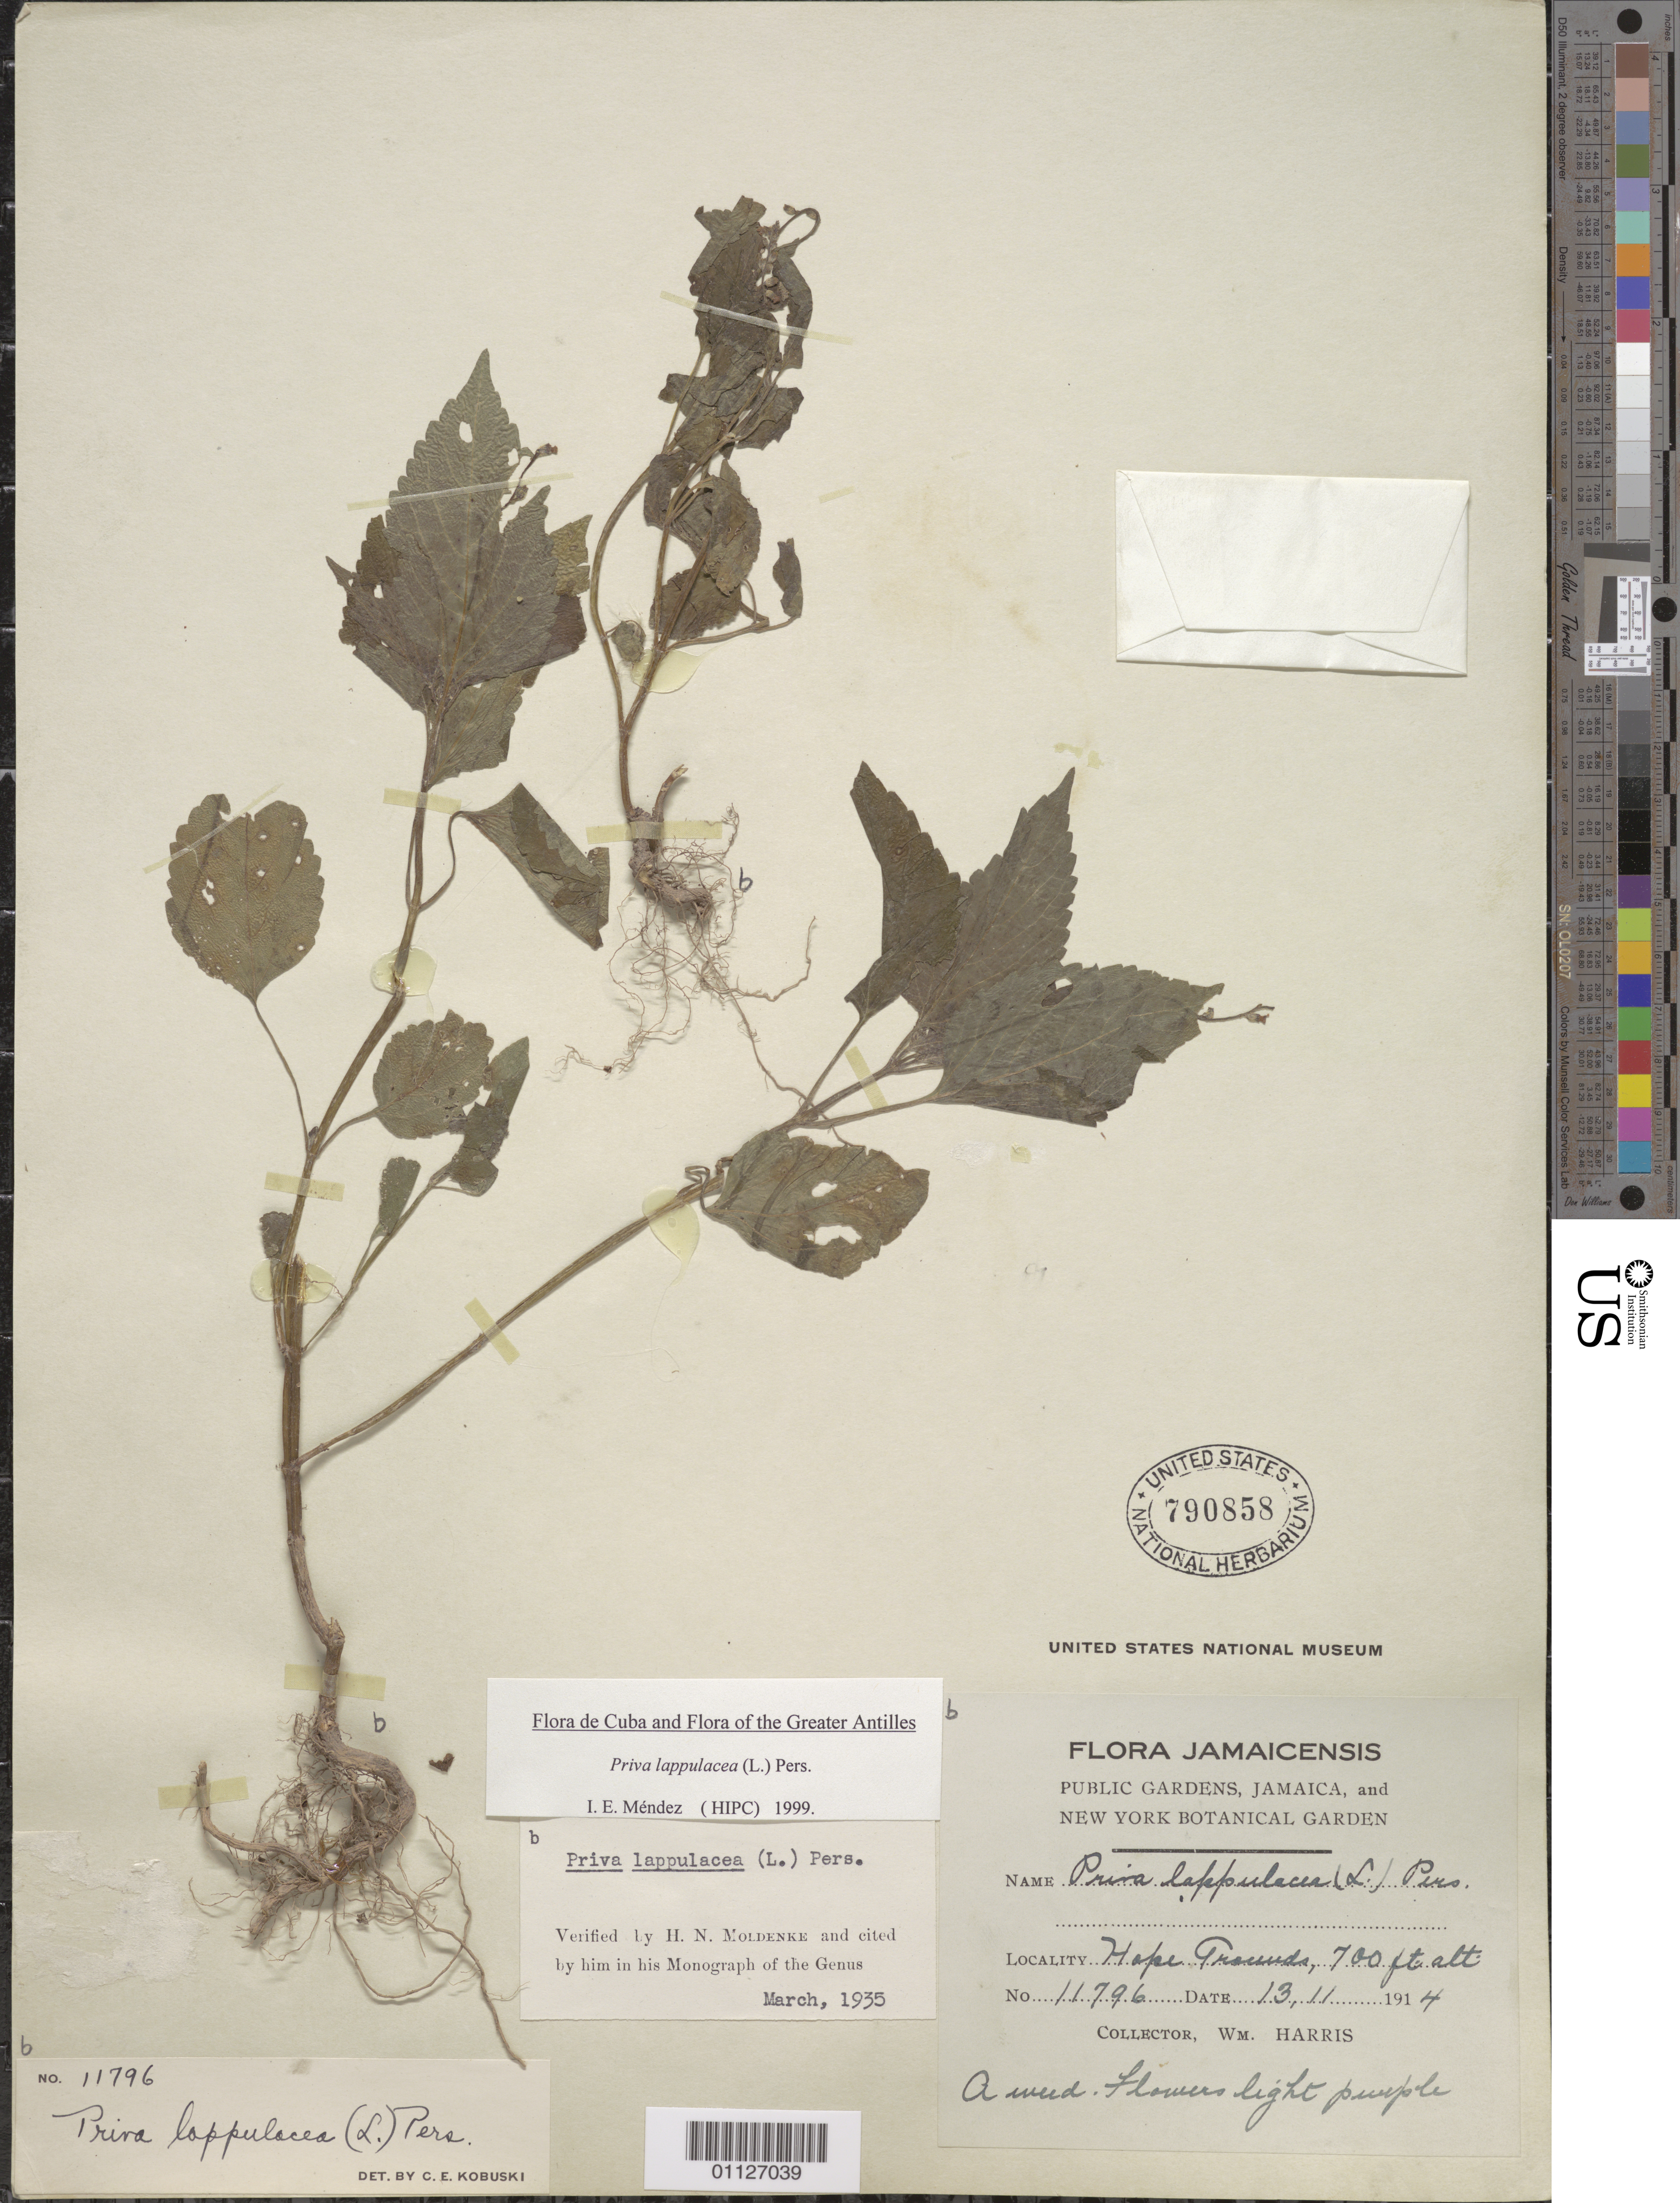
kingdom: Plantae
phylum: Tracheophyta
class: Magnoliopsida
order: Lamiales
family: Verbenaceae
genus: Priva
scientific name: Priva lappulacea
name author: (L.) Pers.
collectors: W. Harris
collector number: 11796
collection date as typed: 13 Nov 1914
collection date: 1914-11-13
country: Jamaica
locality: Hope Grounds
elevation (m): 213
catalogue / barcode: US 790858